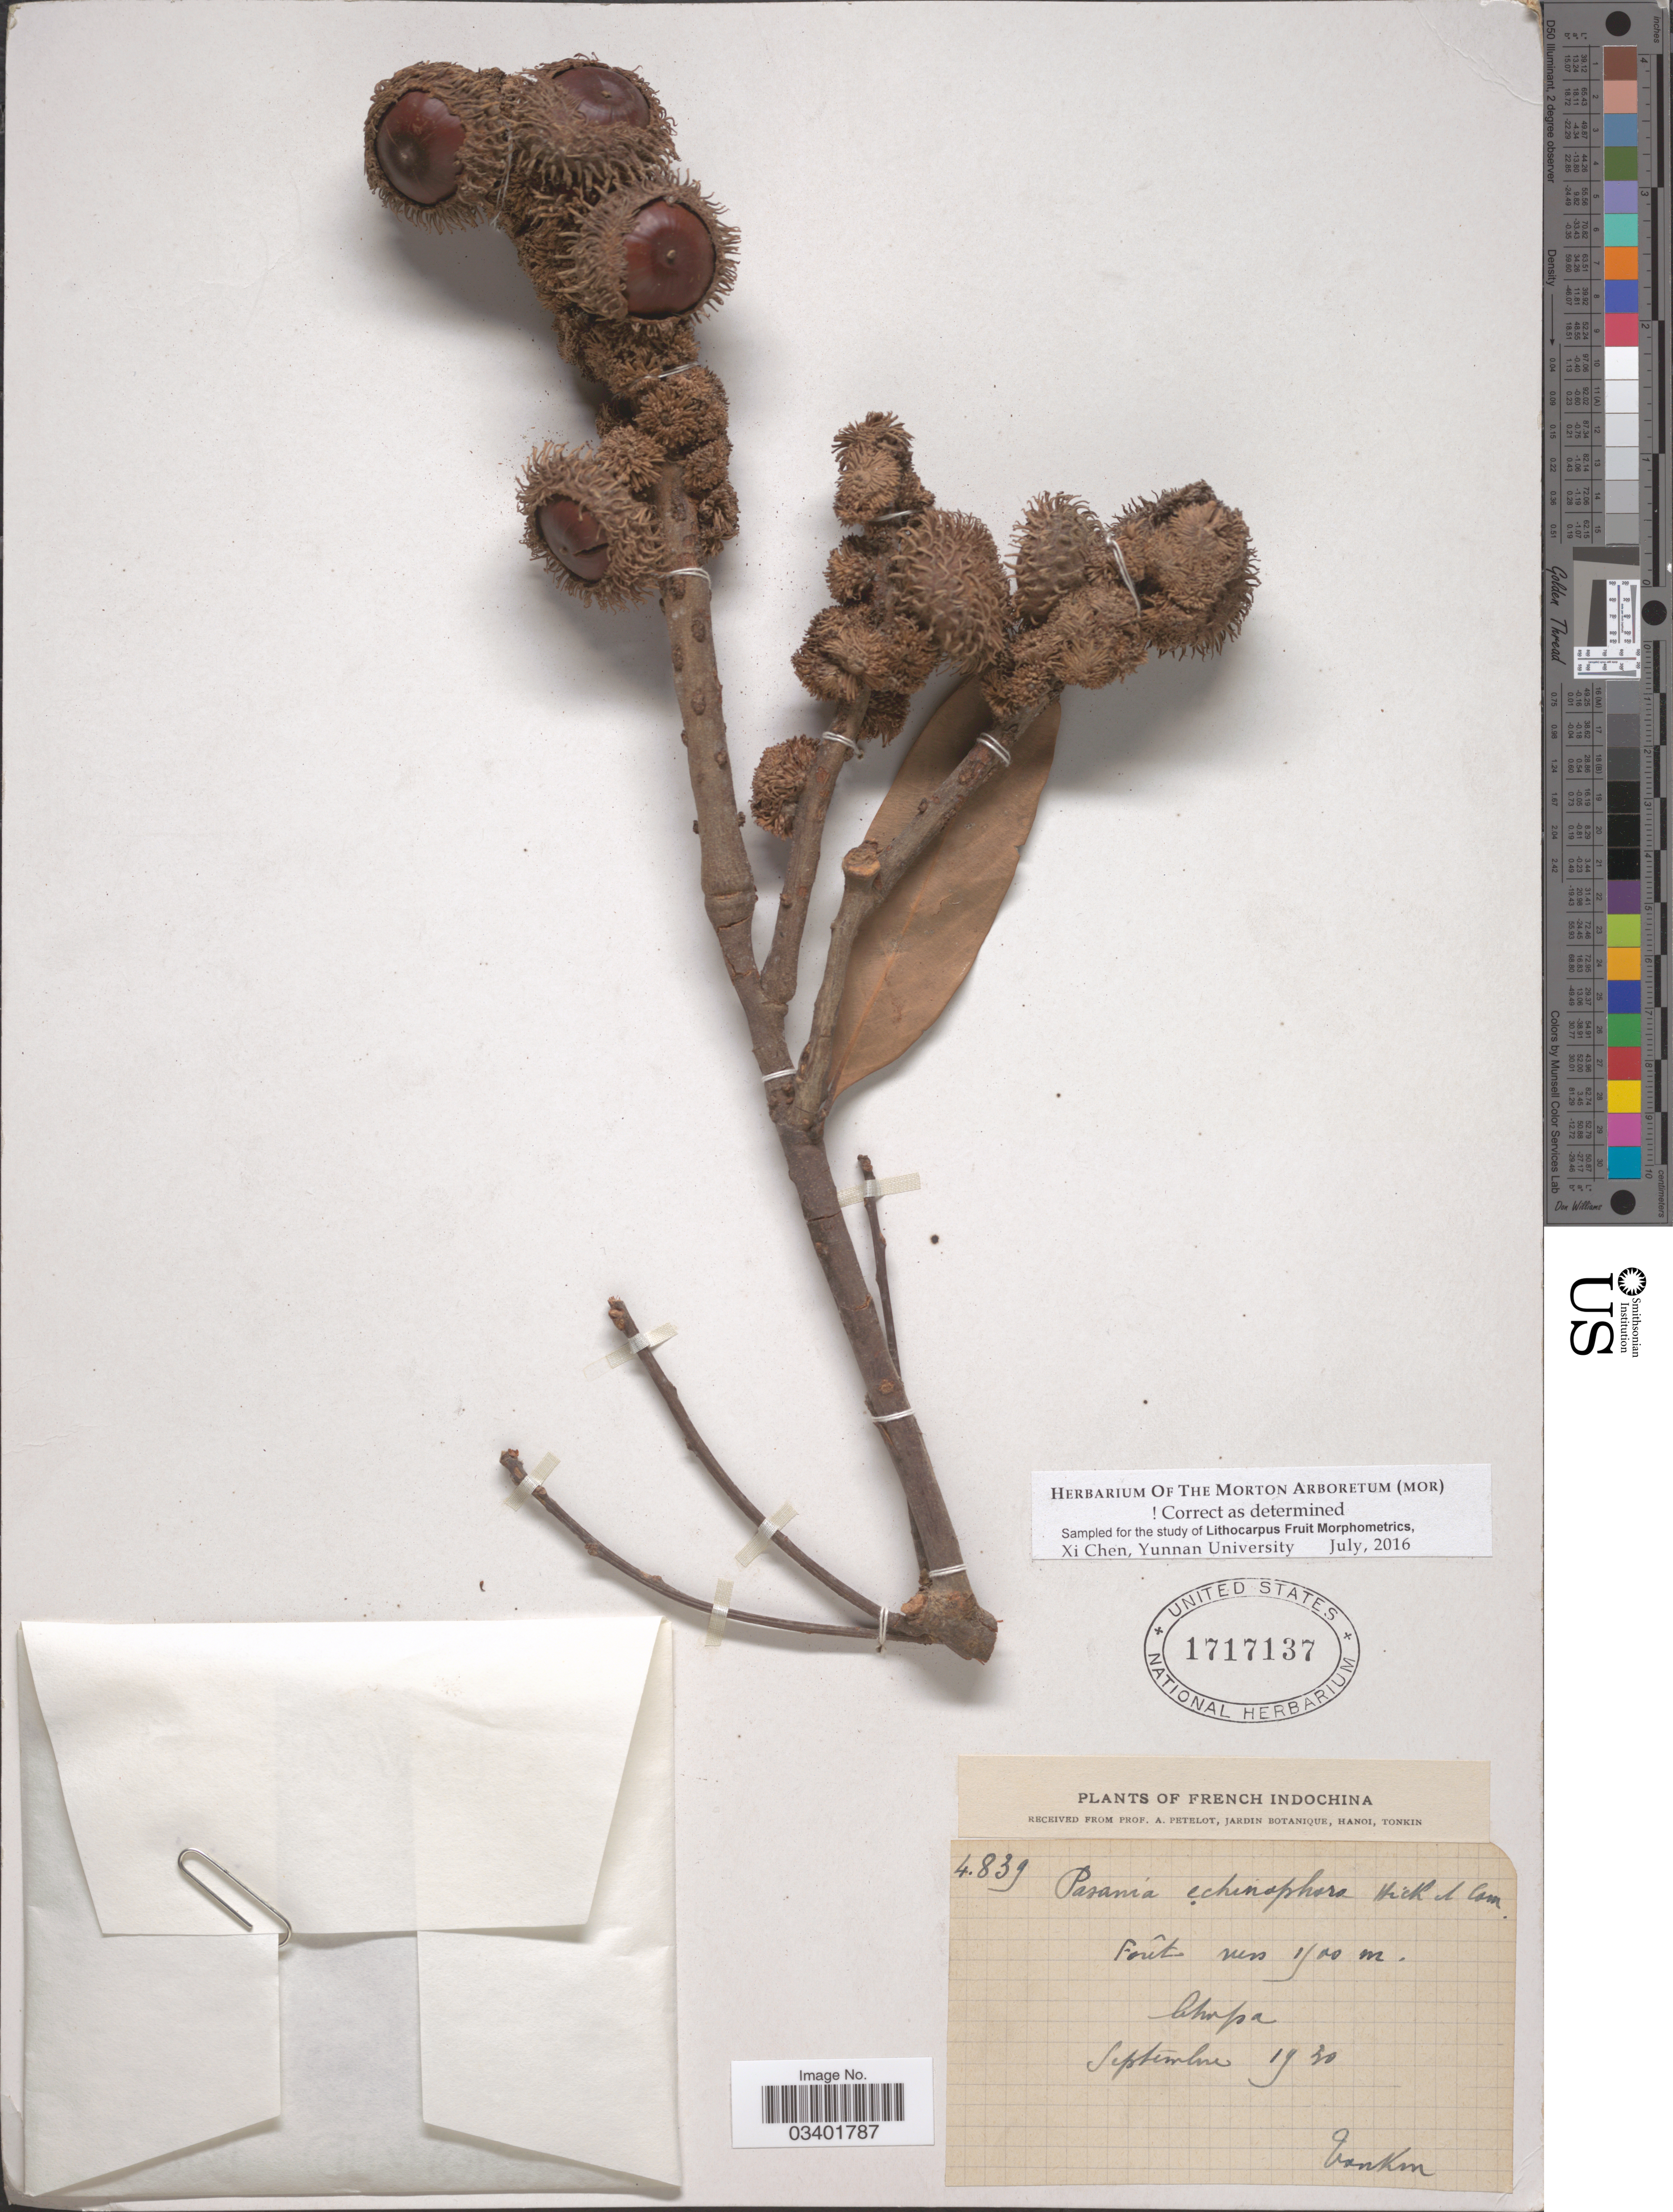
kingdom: Plantae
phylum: Tracheophyta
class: Magnoliopsida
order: Fagales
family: Fagaceae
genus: Lithocarpus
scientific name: Lithocarpus echinophorus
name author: (Hickel & A. Camus) A. Camus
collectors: P. A. Pételot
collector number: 4839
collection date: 1930-09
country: Vietnam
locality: French Indochina. Chapa.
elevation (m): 1500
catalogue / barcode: US 1717137